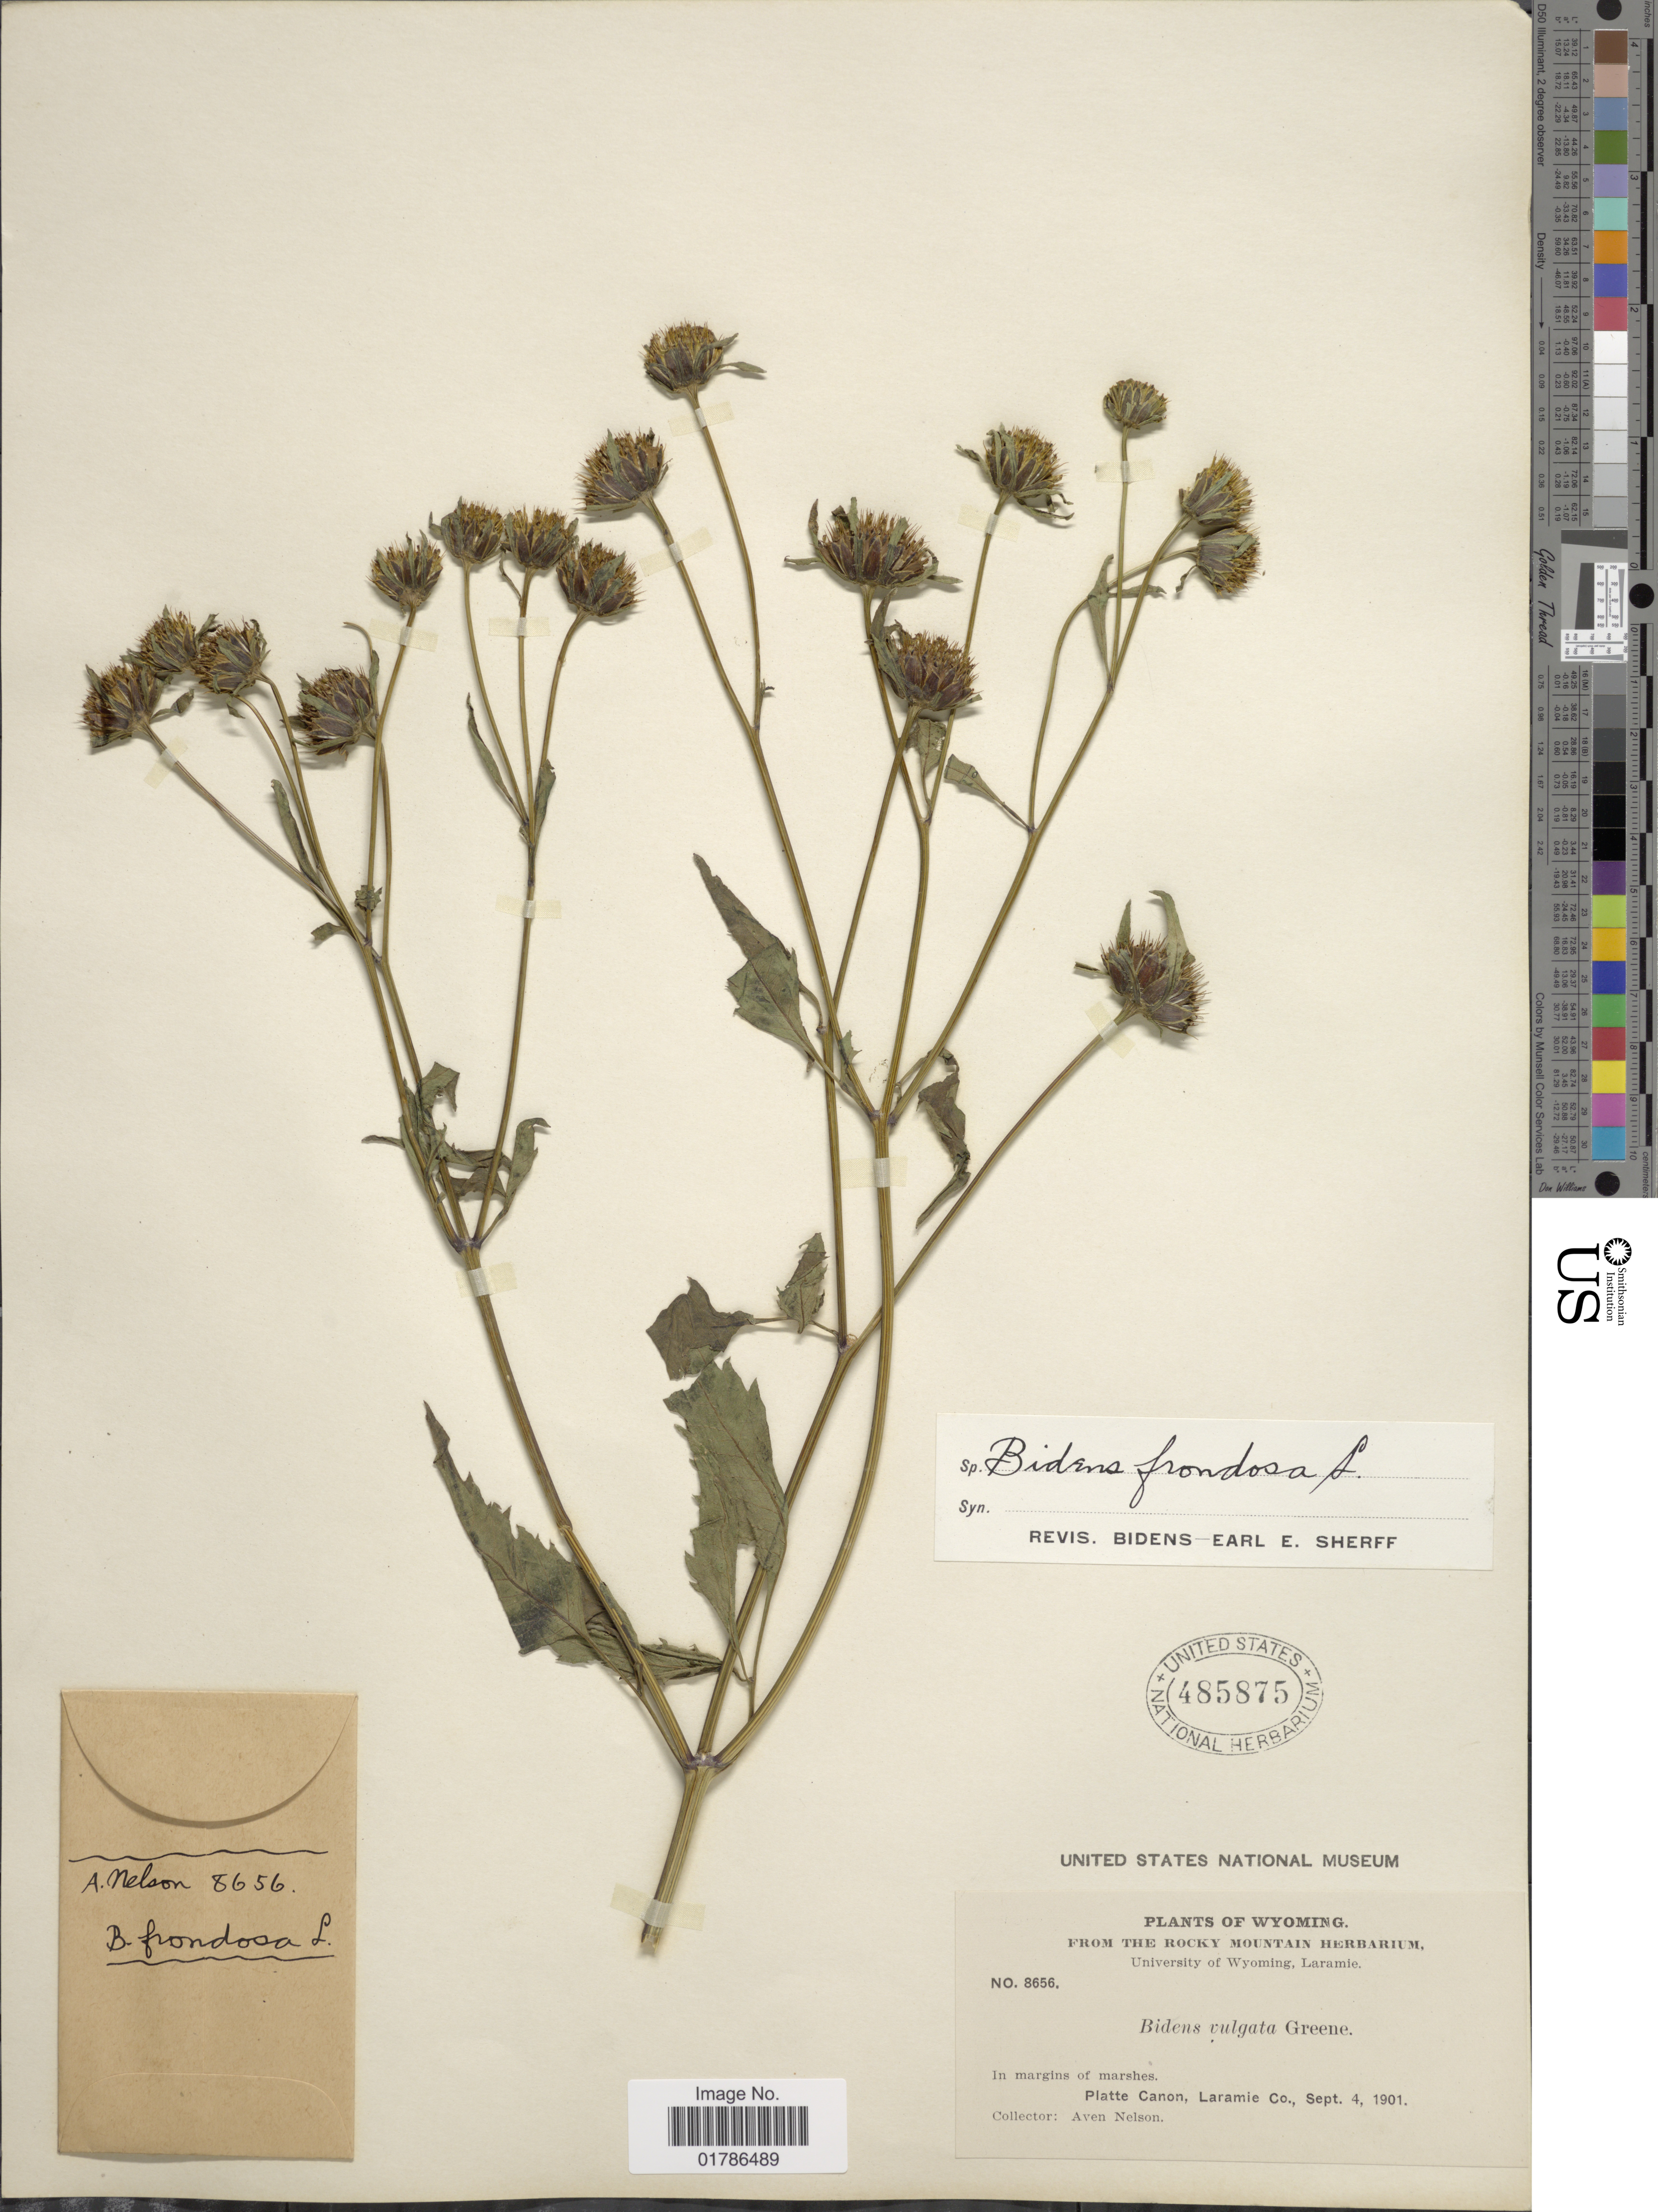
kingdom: Plantae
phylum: Tracheophyta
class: Magnoliopsida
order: Asterales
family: Asteraceae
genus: Bidens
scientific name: Bidens frondosa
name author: L.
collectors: A. Nelson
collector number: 8656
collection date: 1901-09-04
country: United States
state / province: Wyoming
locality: Platte Canon, Laramie Co.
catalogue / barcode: US 485875